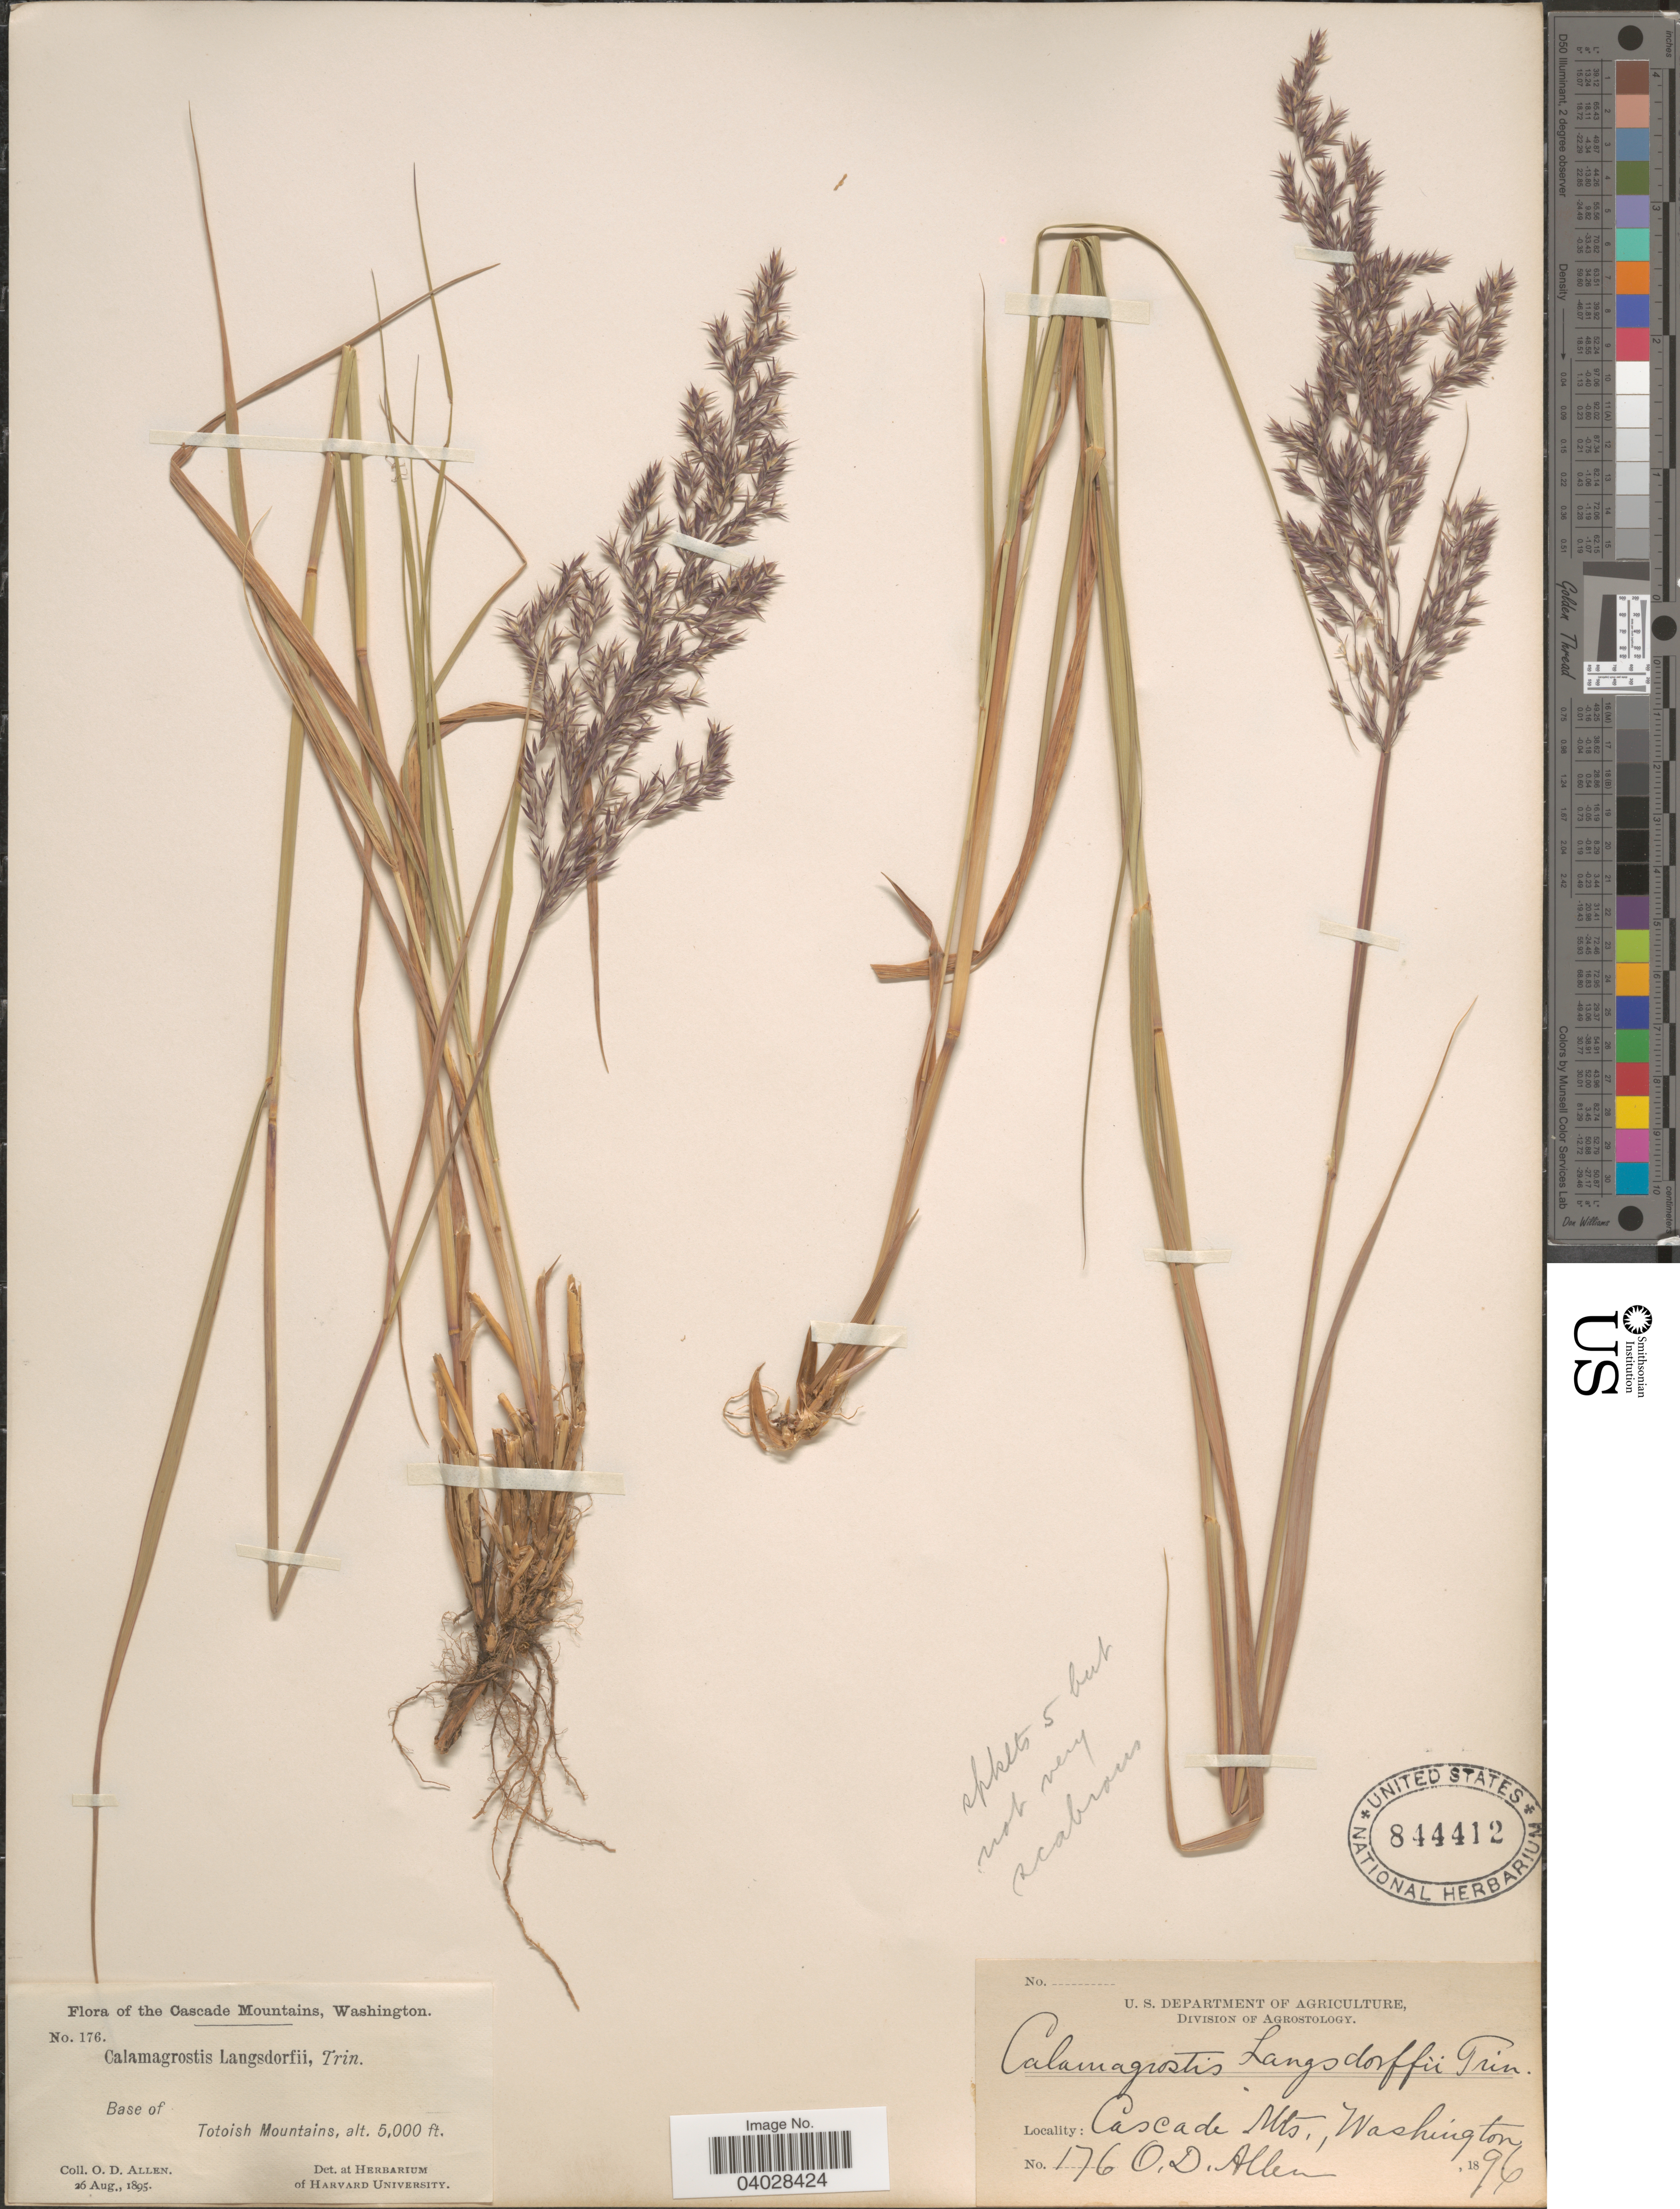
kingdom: Plantae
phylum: Tracheophyta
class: Liliopsida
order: Poales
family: Poaceae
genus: Calamagrostis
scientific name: Calamagrostis canadensis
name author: (Michx.) P. Beauv.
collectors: O. D. Allen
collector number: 176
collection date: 1895-08-26/1896-08-26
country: United States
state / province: Washington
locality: The Cascade Mountains. Base of Totoish Mountains.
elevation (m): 1524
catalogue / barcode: US 844412